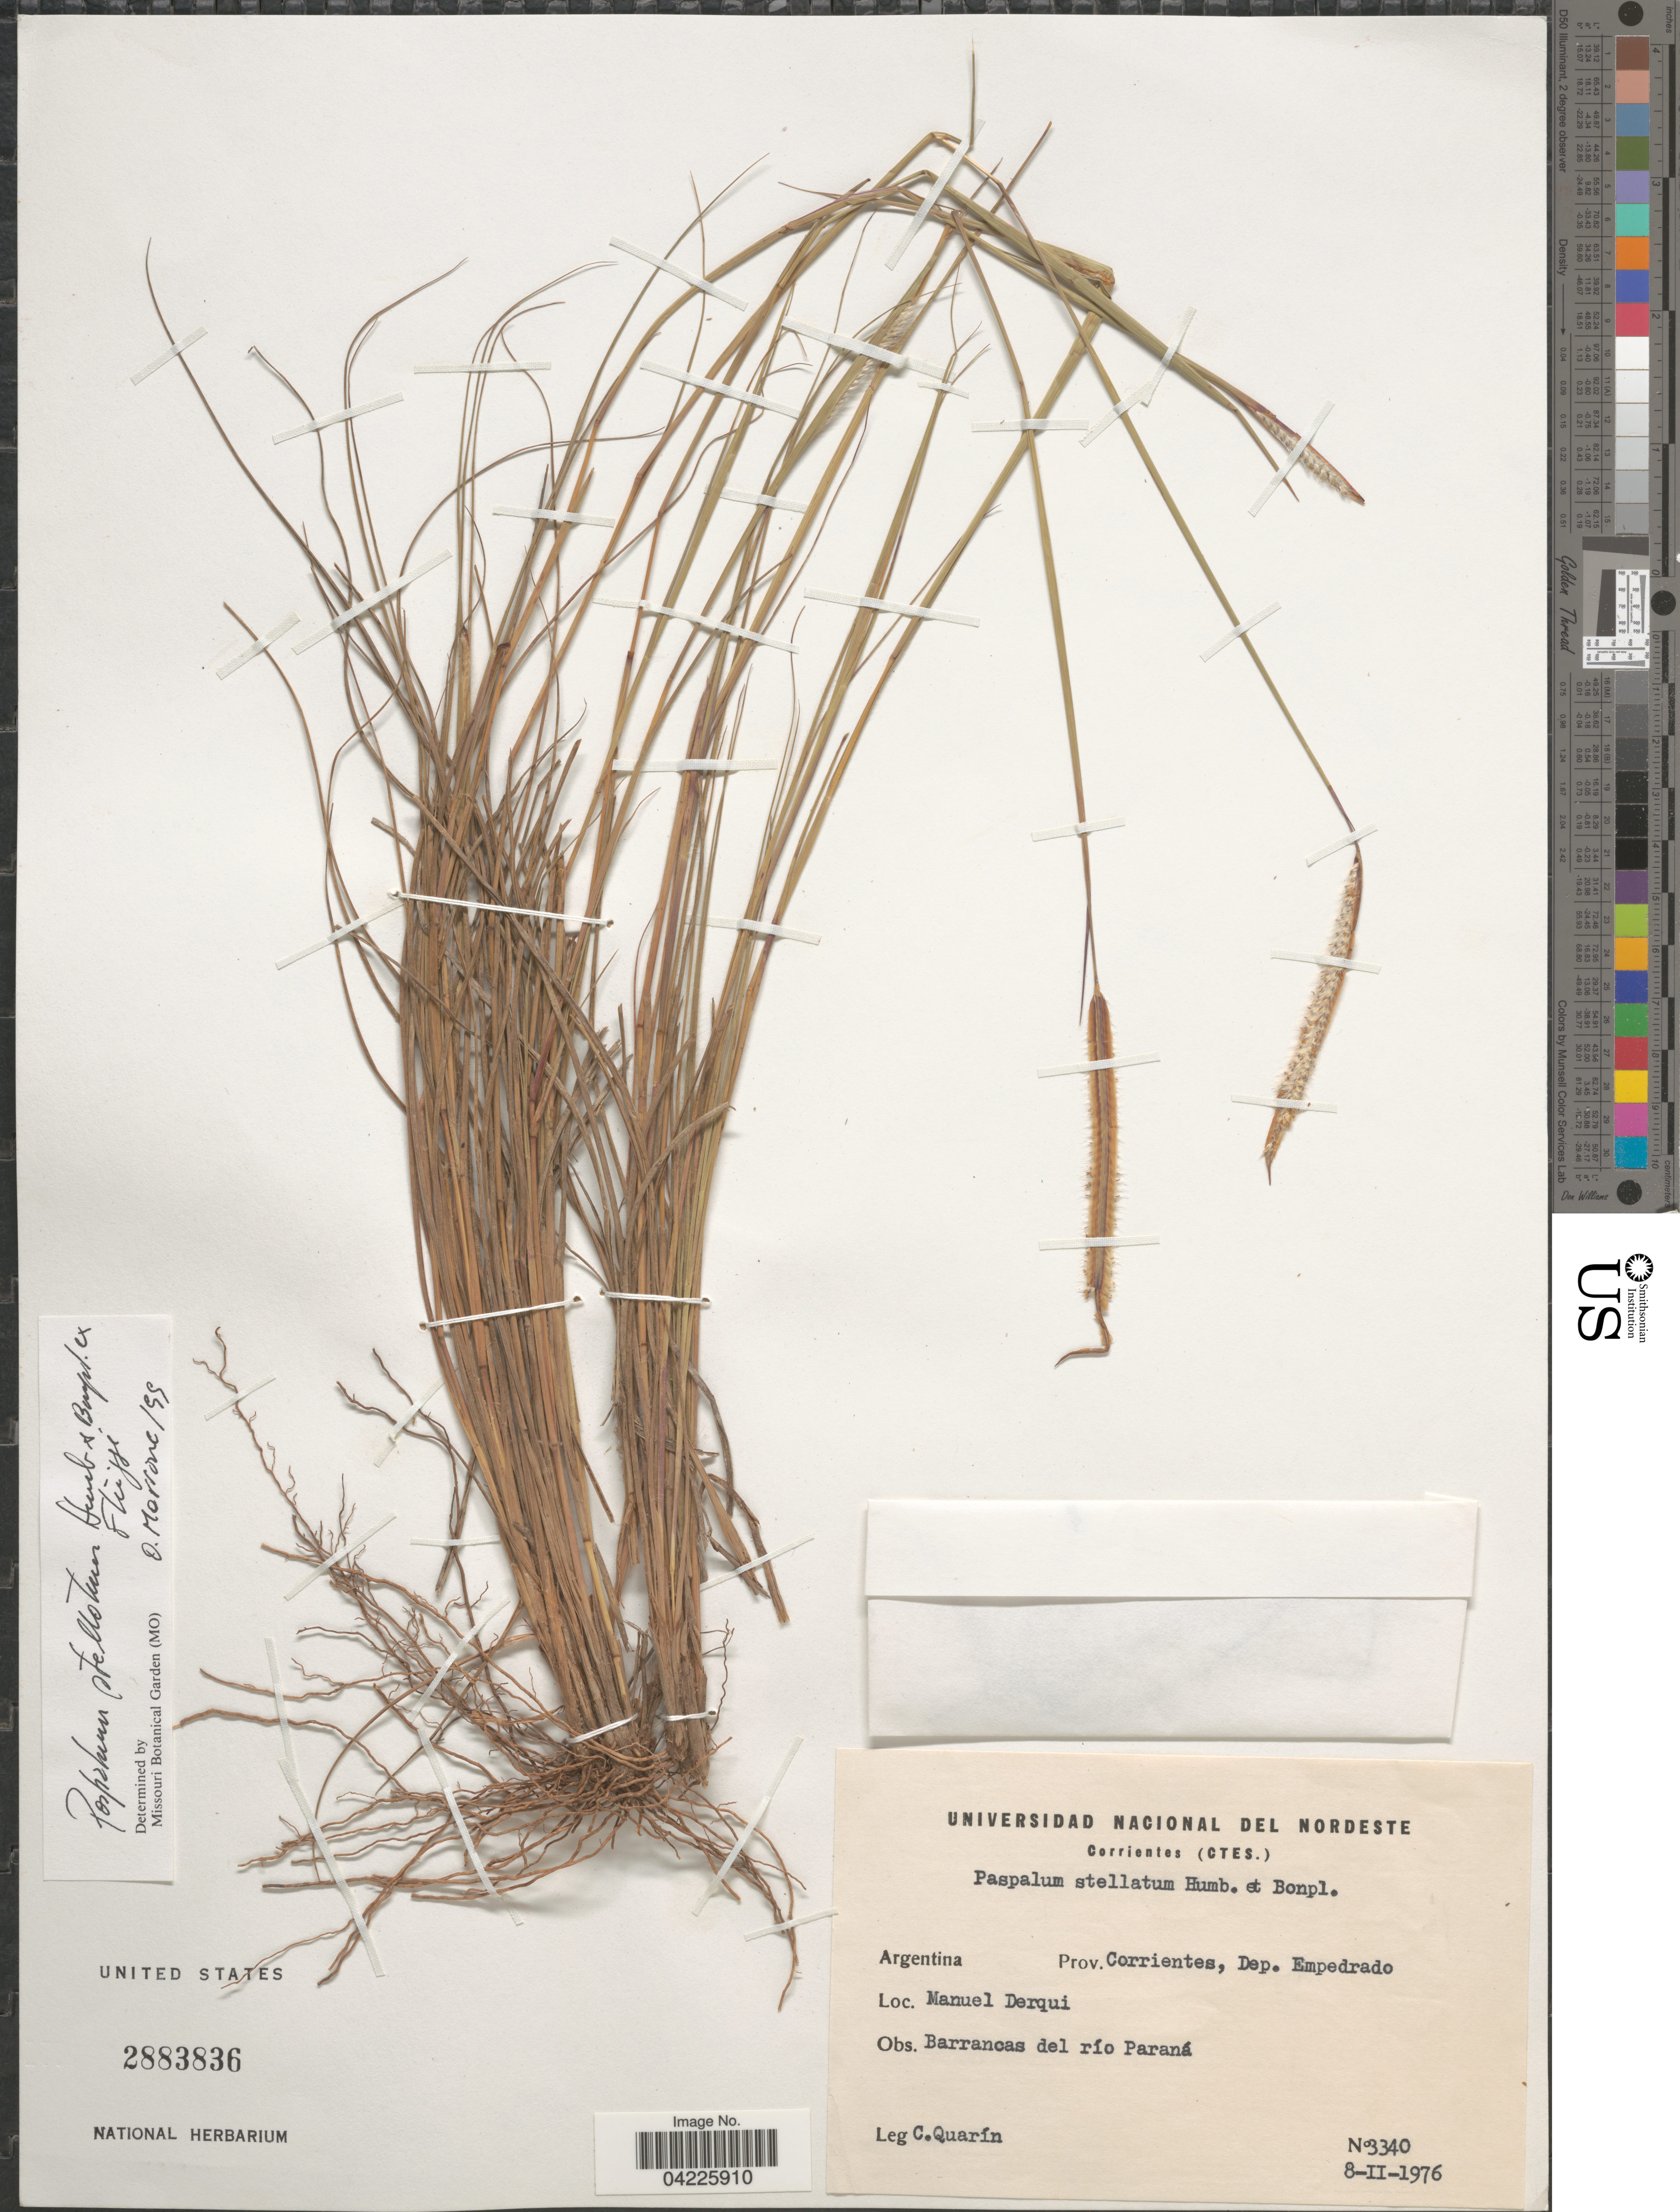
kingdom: Plantae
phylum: Tracheophyta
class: Liliopsida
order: Poales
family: Poaceae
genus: Paspalum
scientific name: Paspalum stellatum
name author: Humb. & Bonpl. ex Flüggé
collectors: C. Quarín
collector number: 3340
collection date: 1976-02-08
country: Argentina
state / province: Corrientes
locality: Dep. Empedrado. Manuel Derqui. Barrancas del río Paraná.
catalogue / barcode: US 2883836